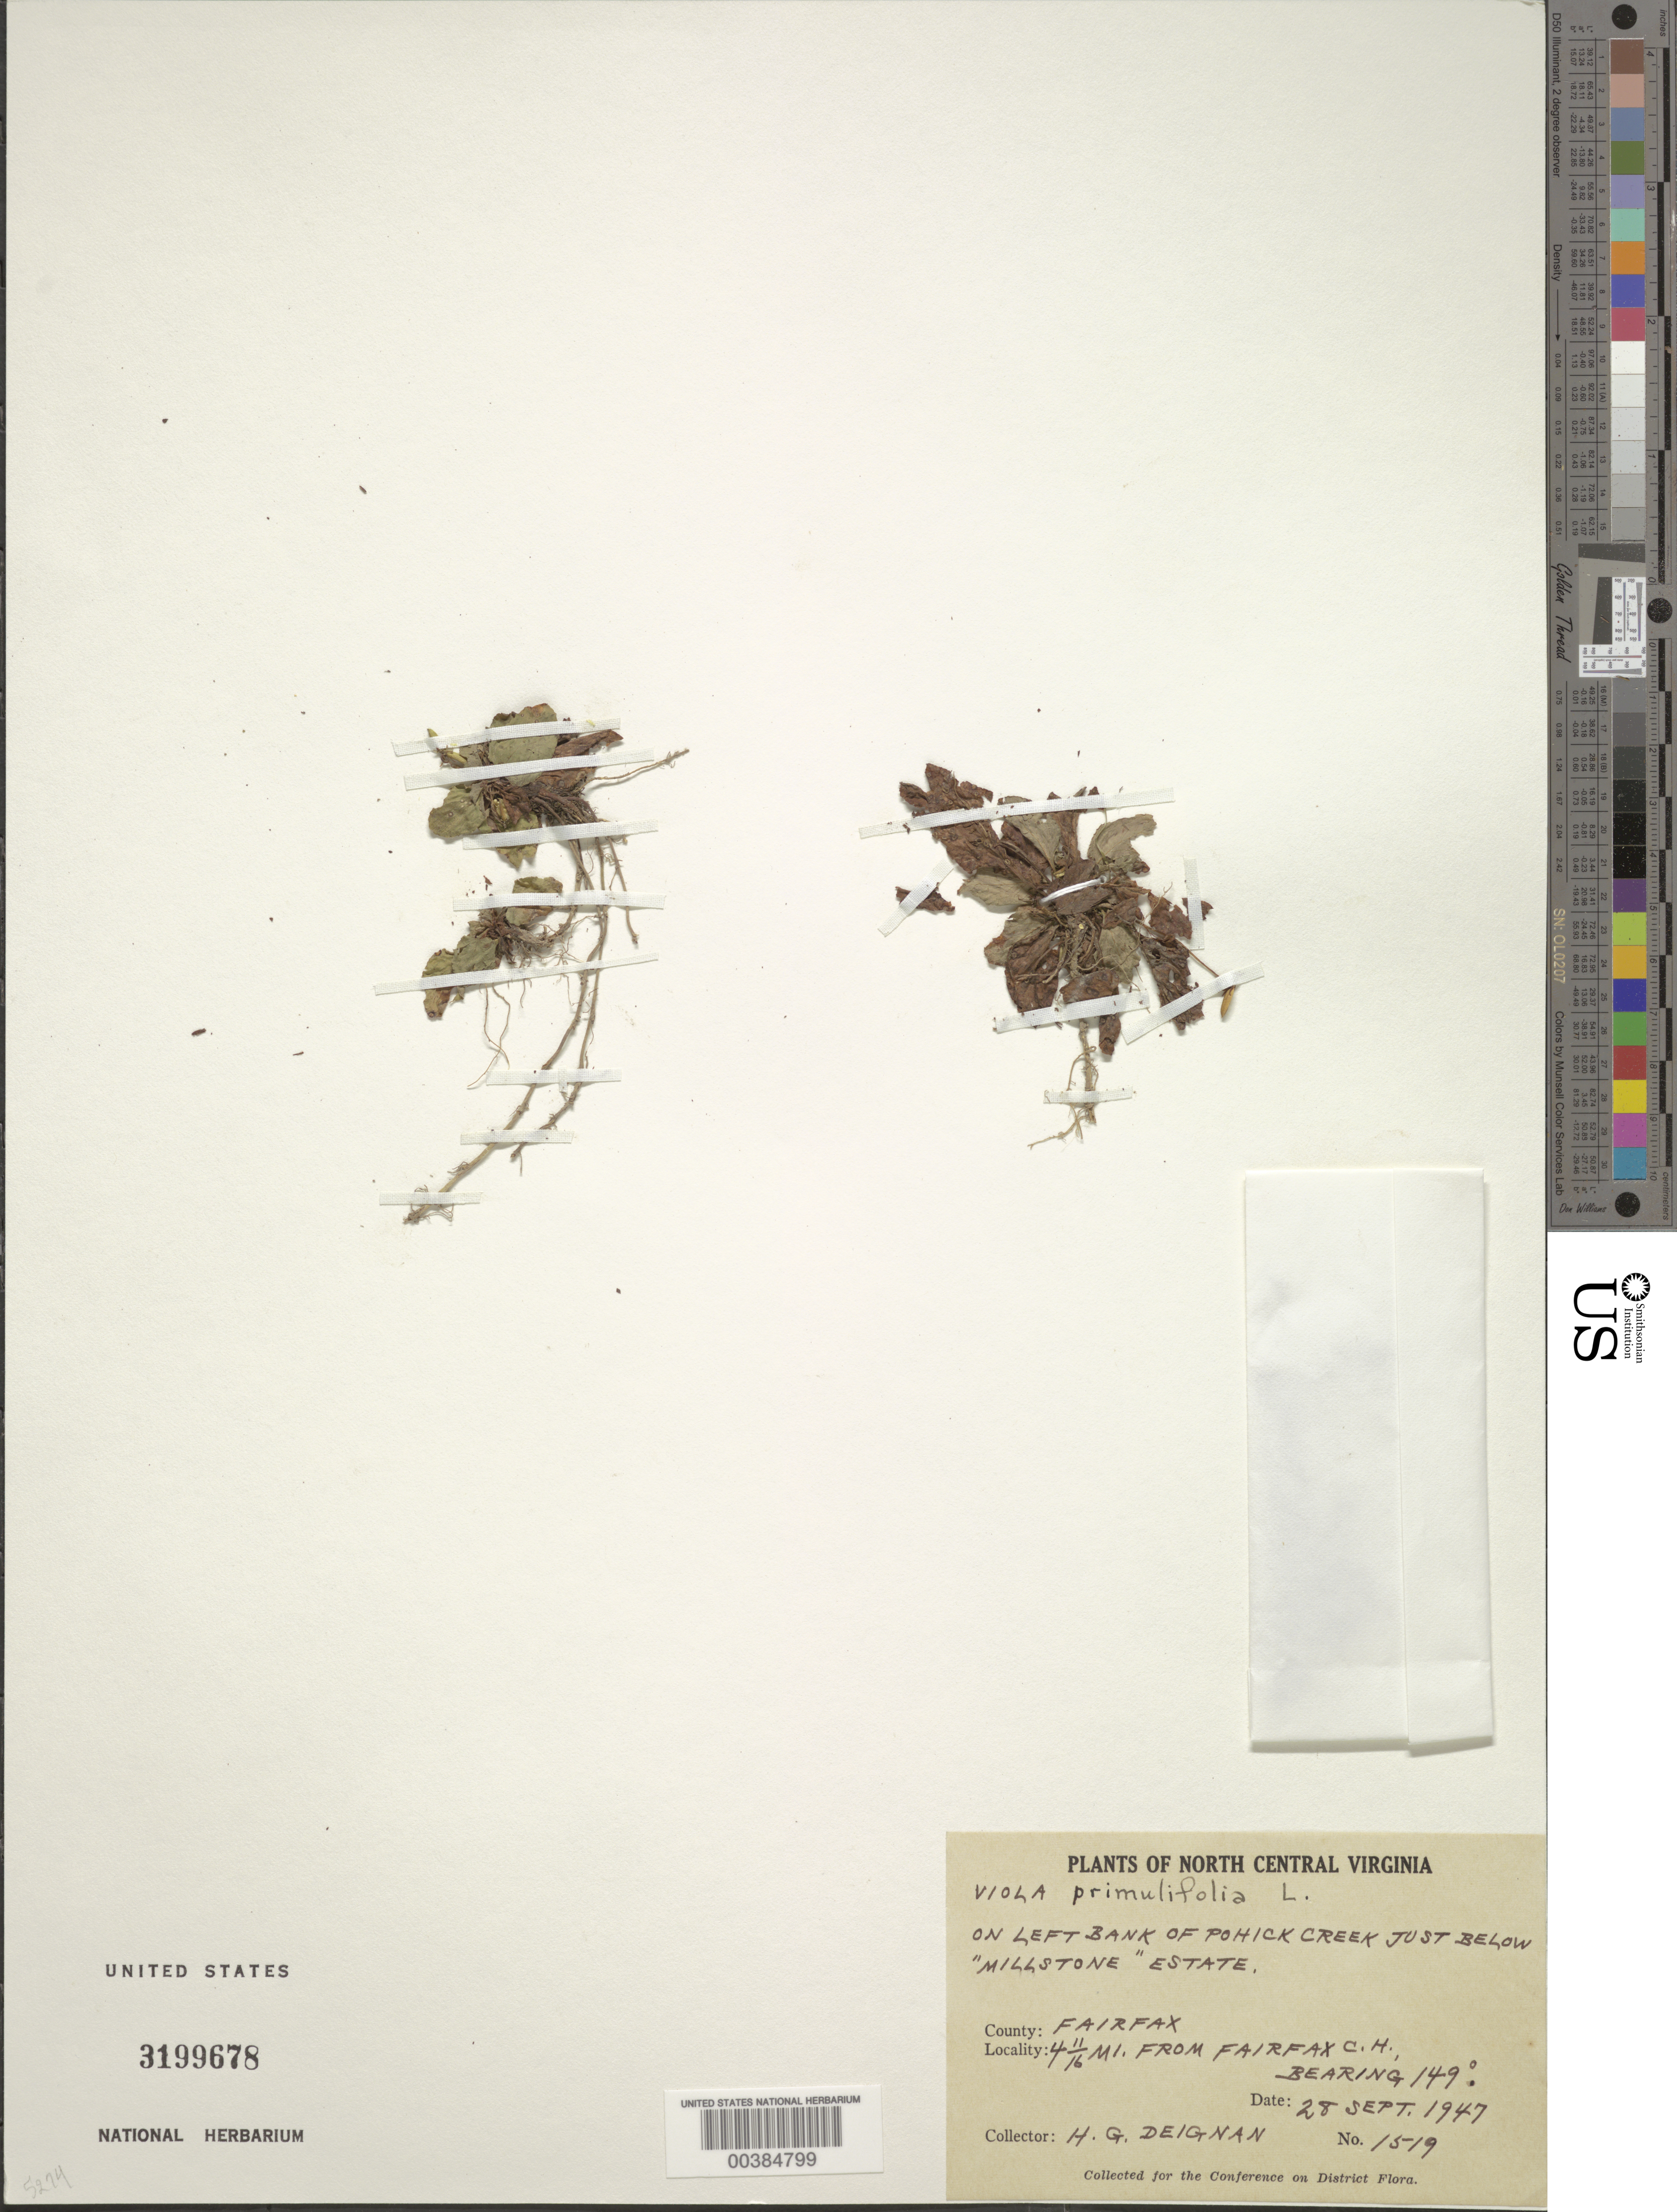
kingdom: Plantae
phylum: Tracheophyta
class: Magnoliopsida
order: Malpighiales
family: Violaceae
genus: Viola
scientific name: Viola primulifolia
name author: L.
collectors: H. Deignan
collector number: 1519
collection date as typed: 28 Sep 1947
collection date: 1947-09-28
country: United States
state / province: Virginia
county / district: Fairfax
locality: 4 11/16 M from Fairfax County Courthouse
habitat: On left bank of Pohick Creek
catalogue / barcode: US 3199678